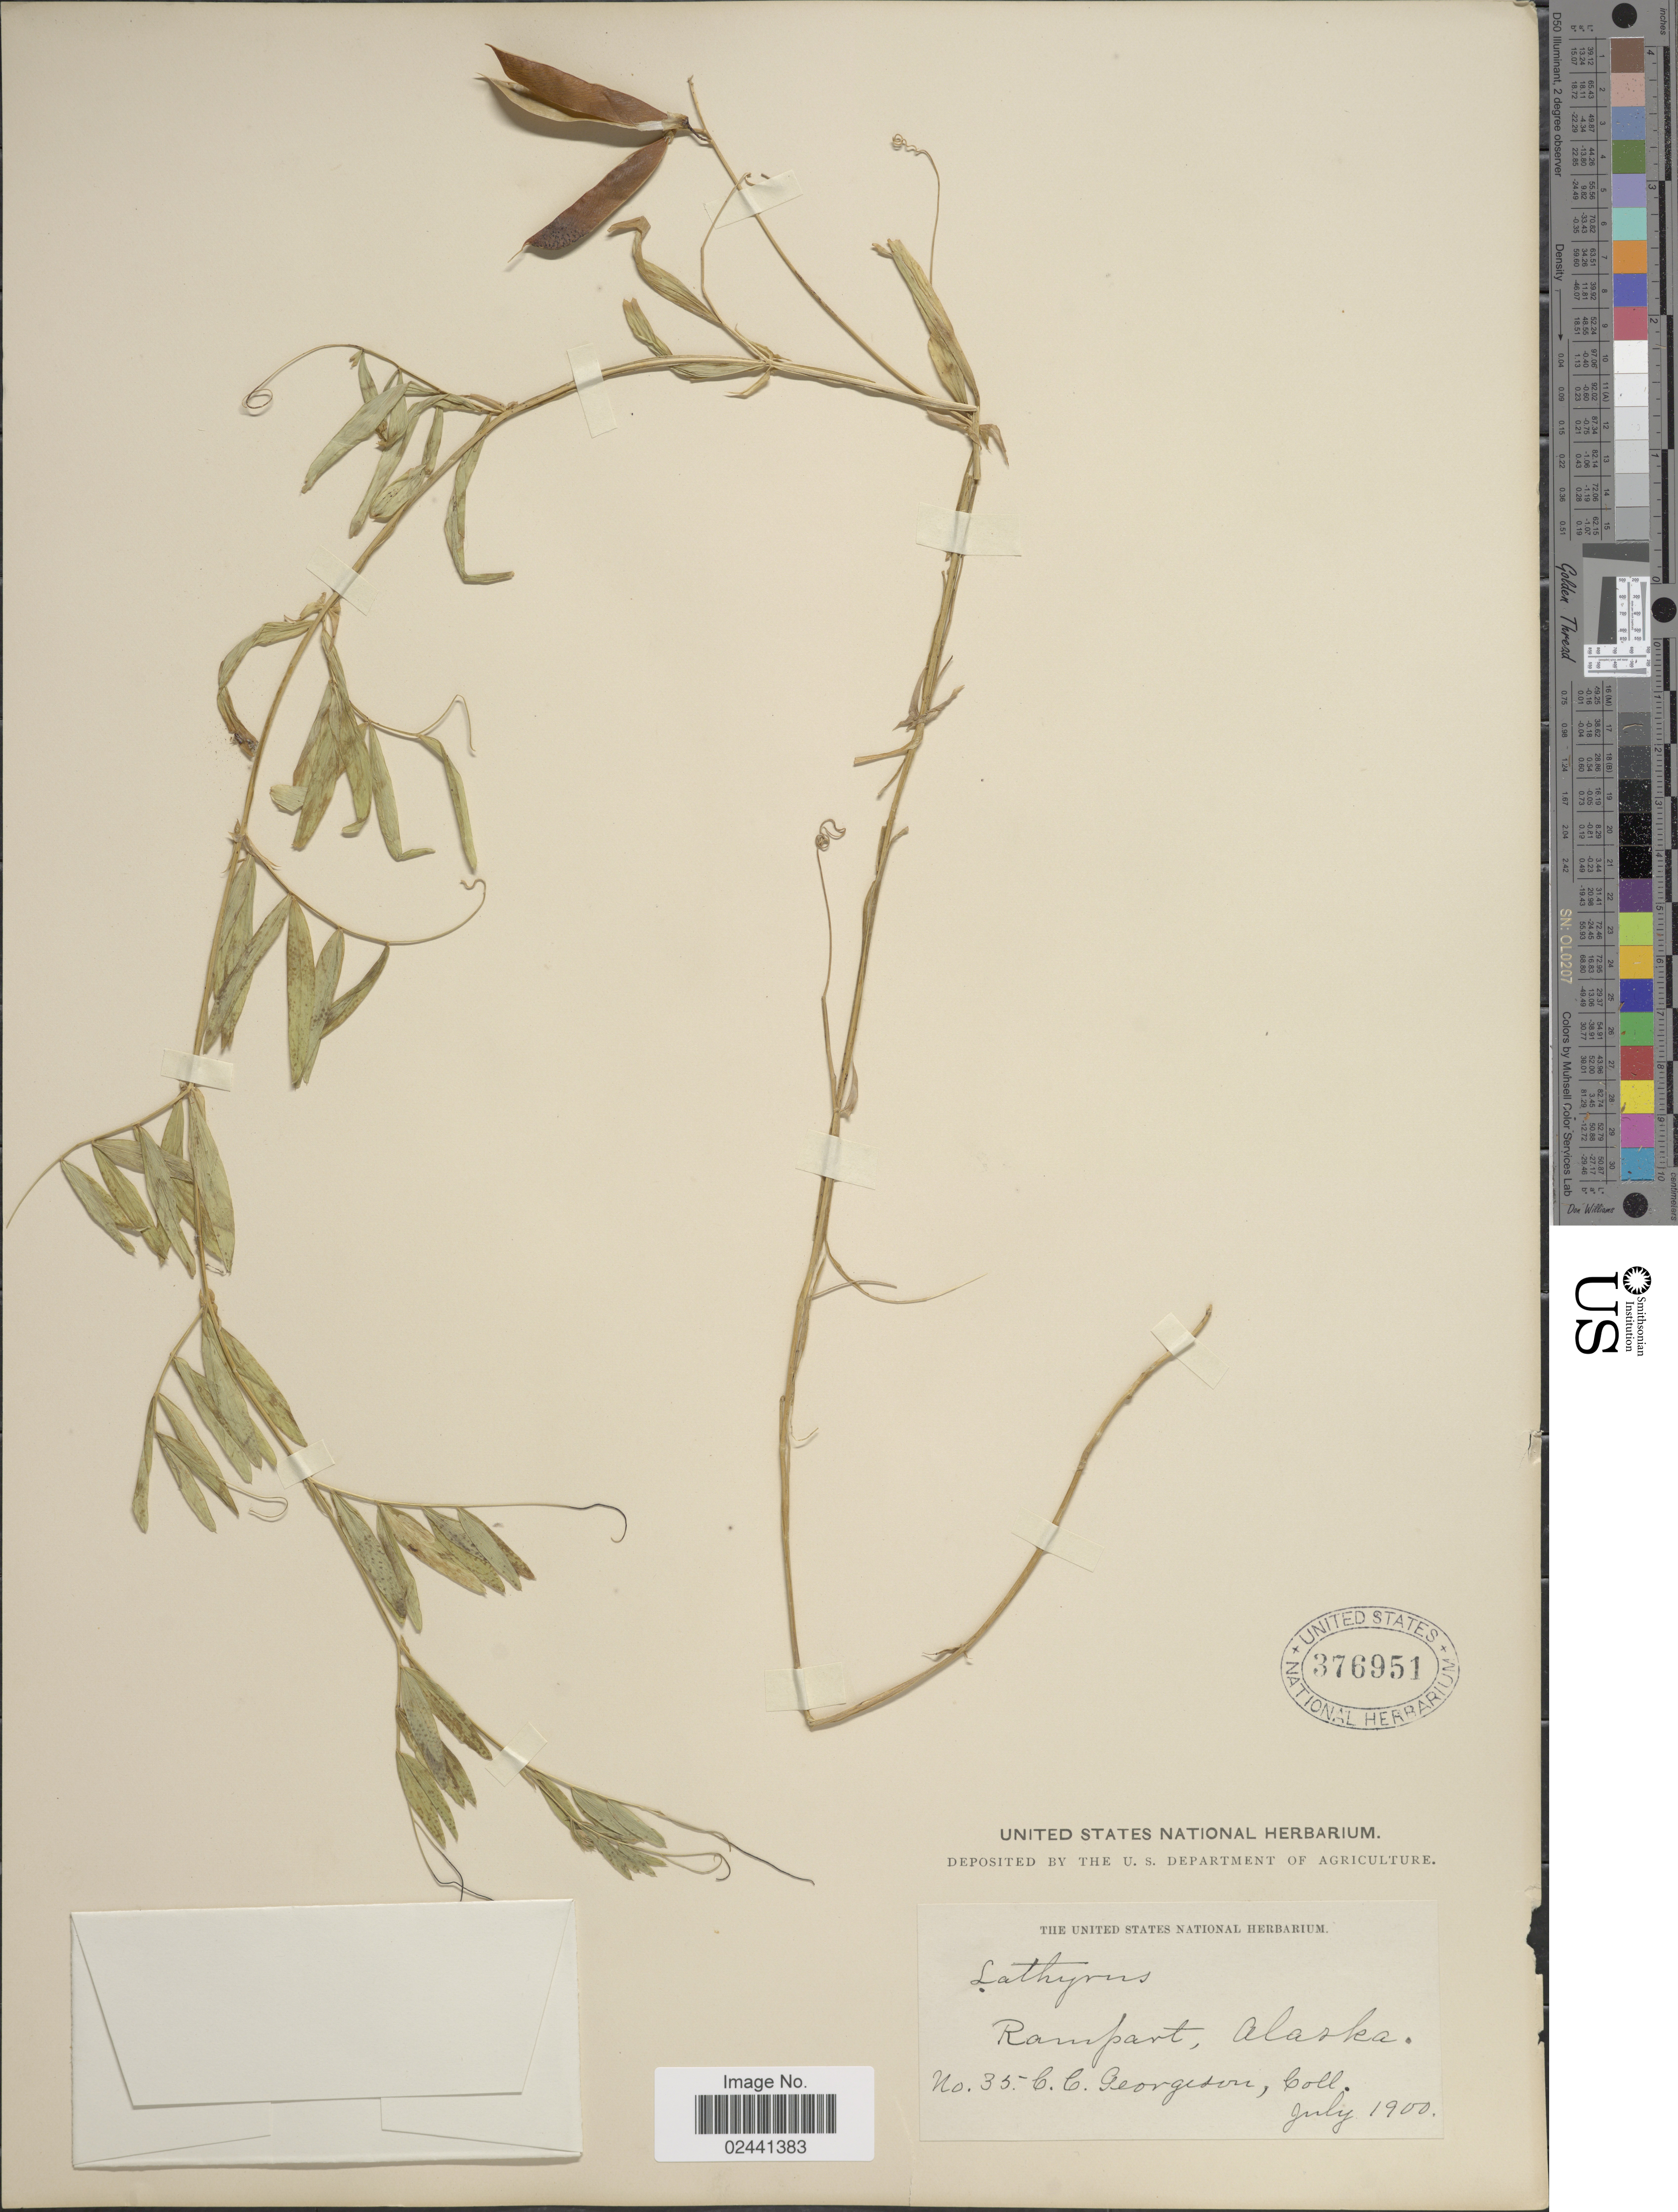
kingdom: Plantae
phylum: Tracheophyta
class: Magnoliopsida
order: Fabales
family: Fabaceae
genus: Lathyrus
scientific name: Lathyrus palustris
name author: L.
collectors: C. Georgeson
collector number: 35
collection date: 1900-07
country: United States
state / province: Alaska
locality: Rampart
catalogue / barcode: US 376951